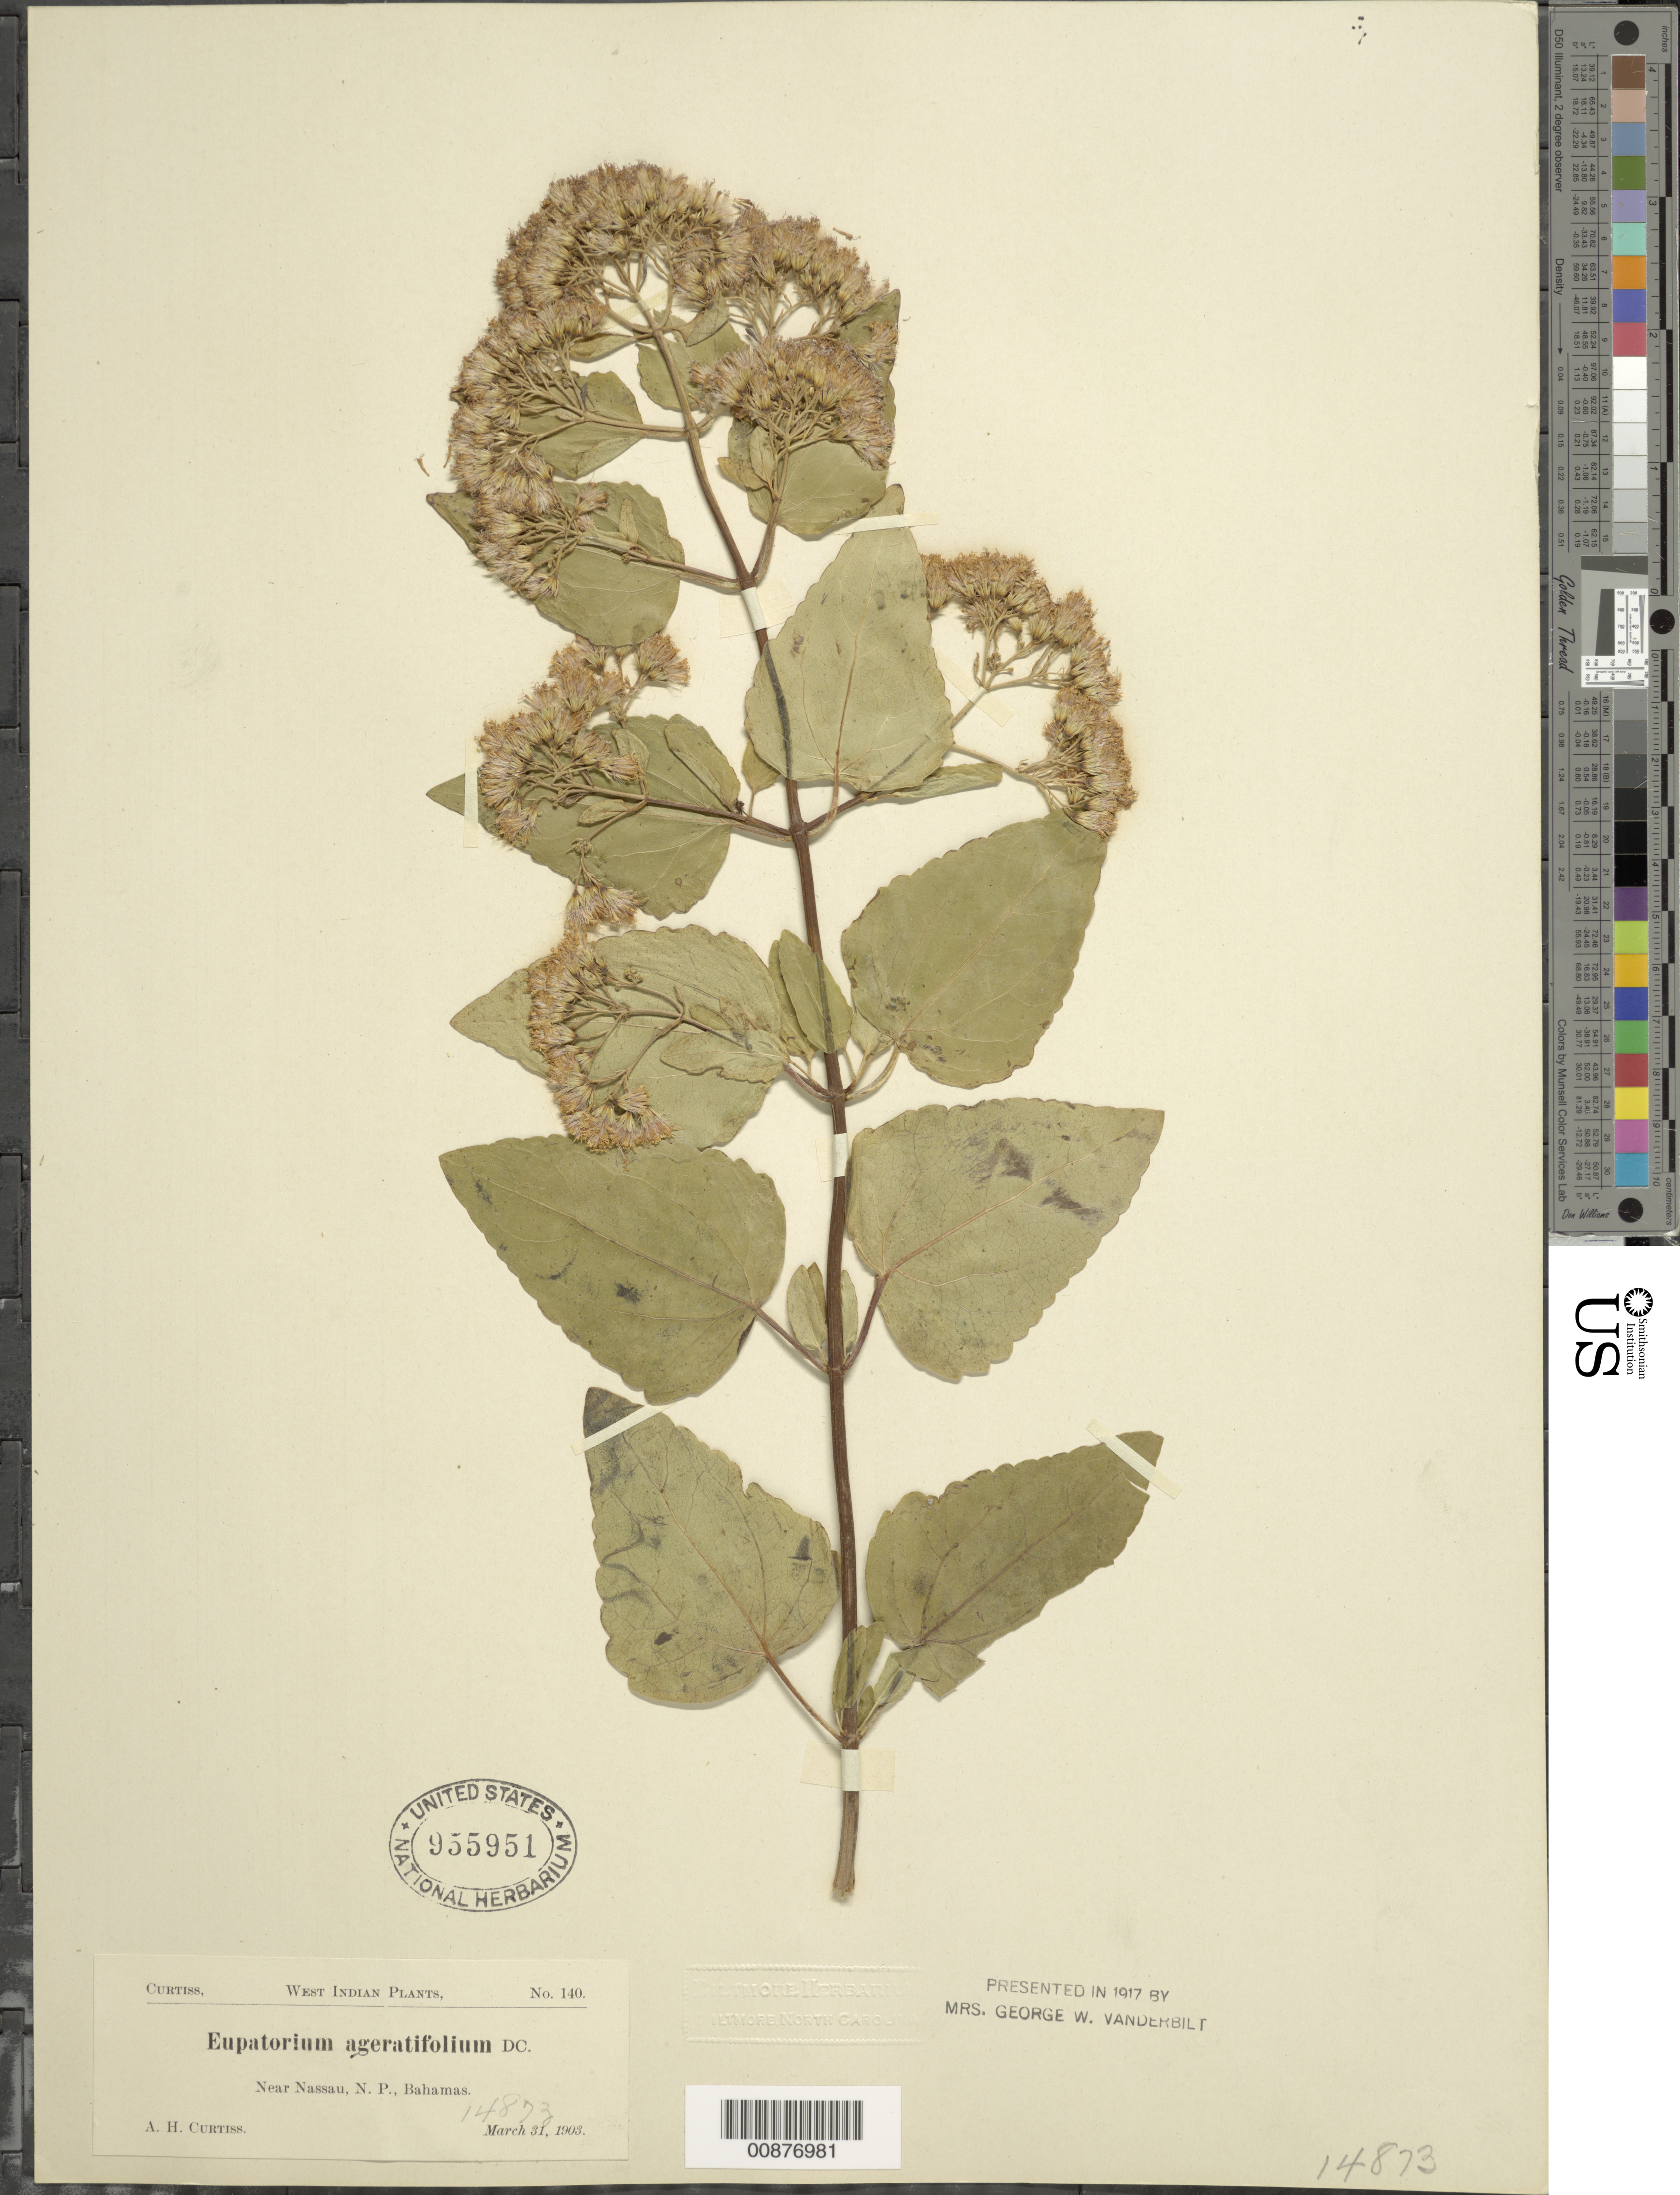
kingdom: Plantae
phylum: Tracheophyta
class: Magnoliopsida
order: Asterales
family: Asteraceae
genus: Ageratina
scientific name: Ageratina havanensis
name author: (Kunth) R.M. King & H. Rob.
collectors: A. H. Curtiss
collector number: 140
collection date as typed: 31 Mar 1903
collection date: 1903-03-31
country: Bahamas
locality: Near Nassau, N. P.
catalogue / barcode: US 955951